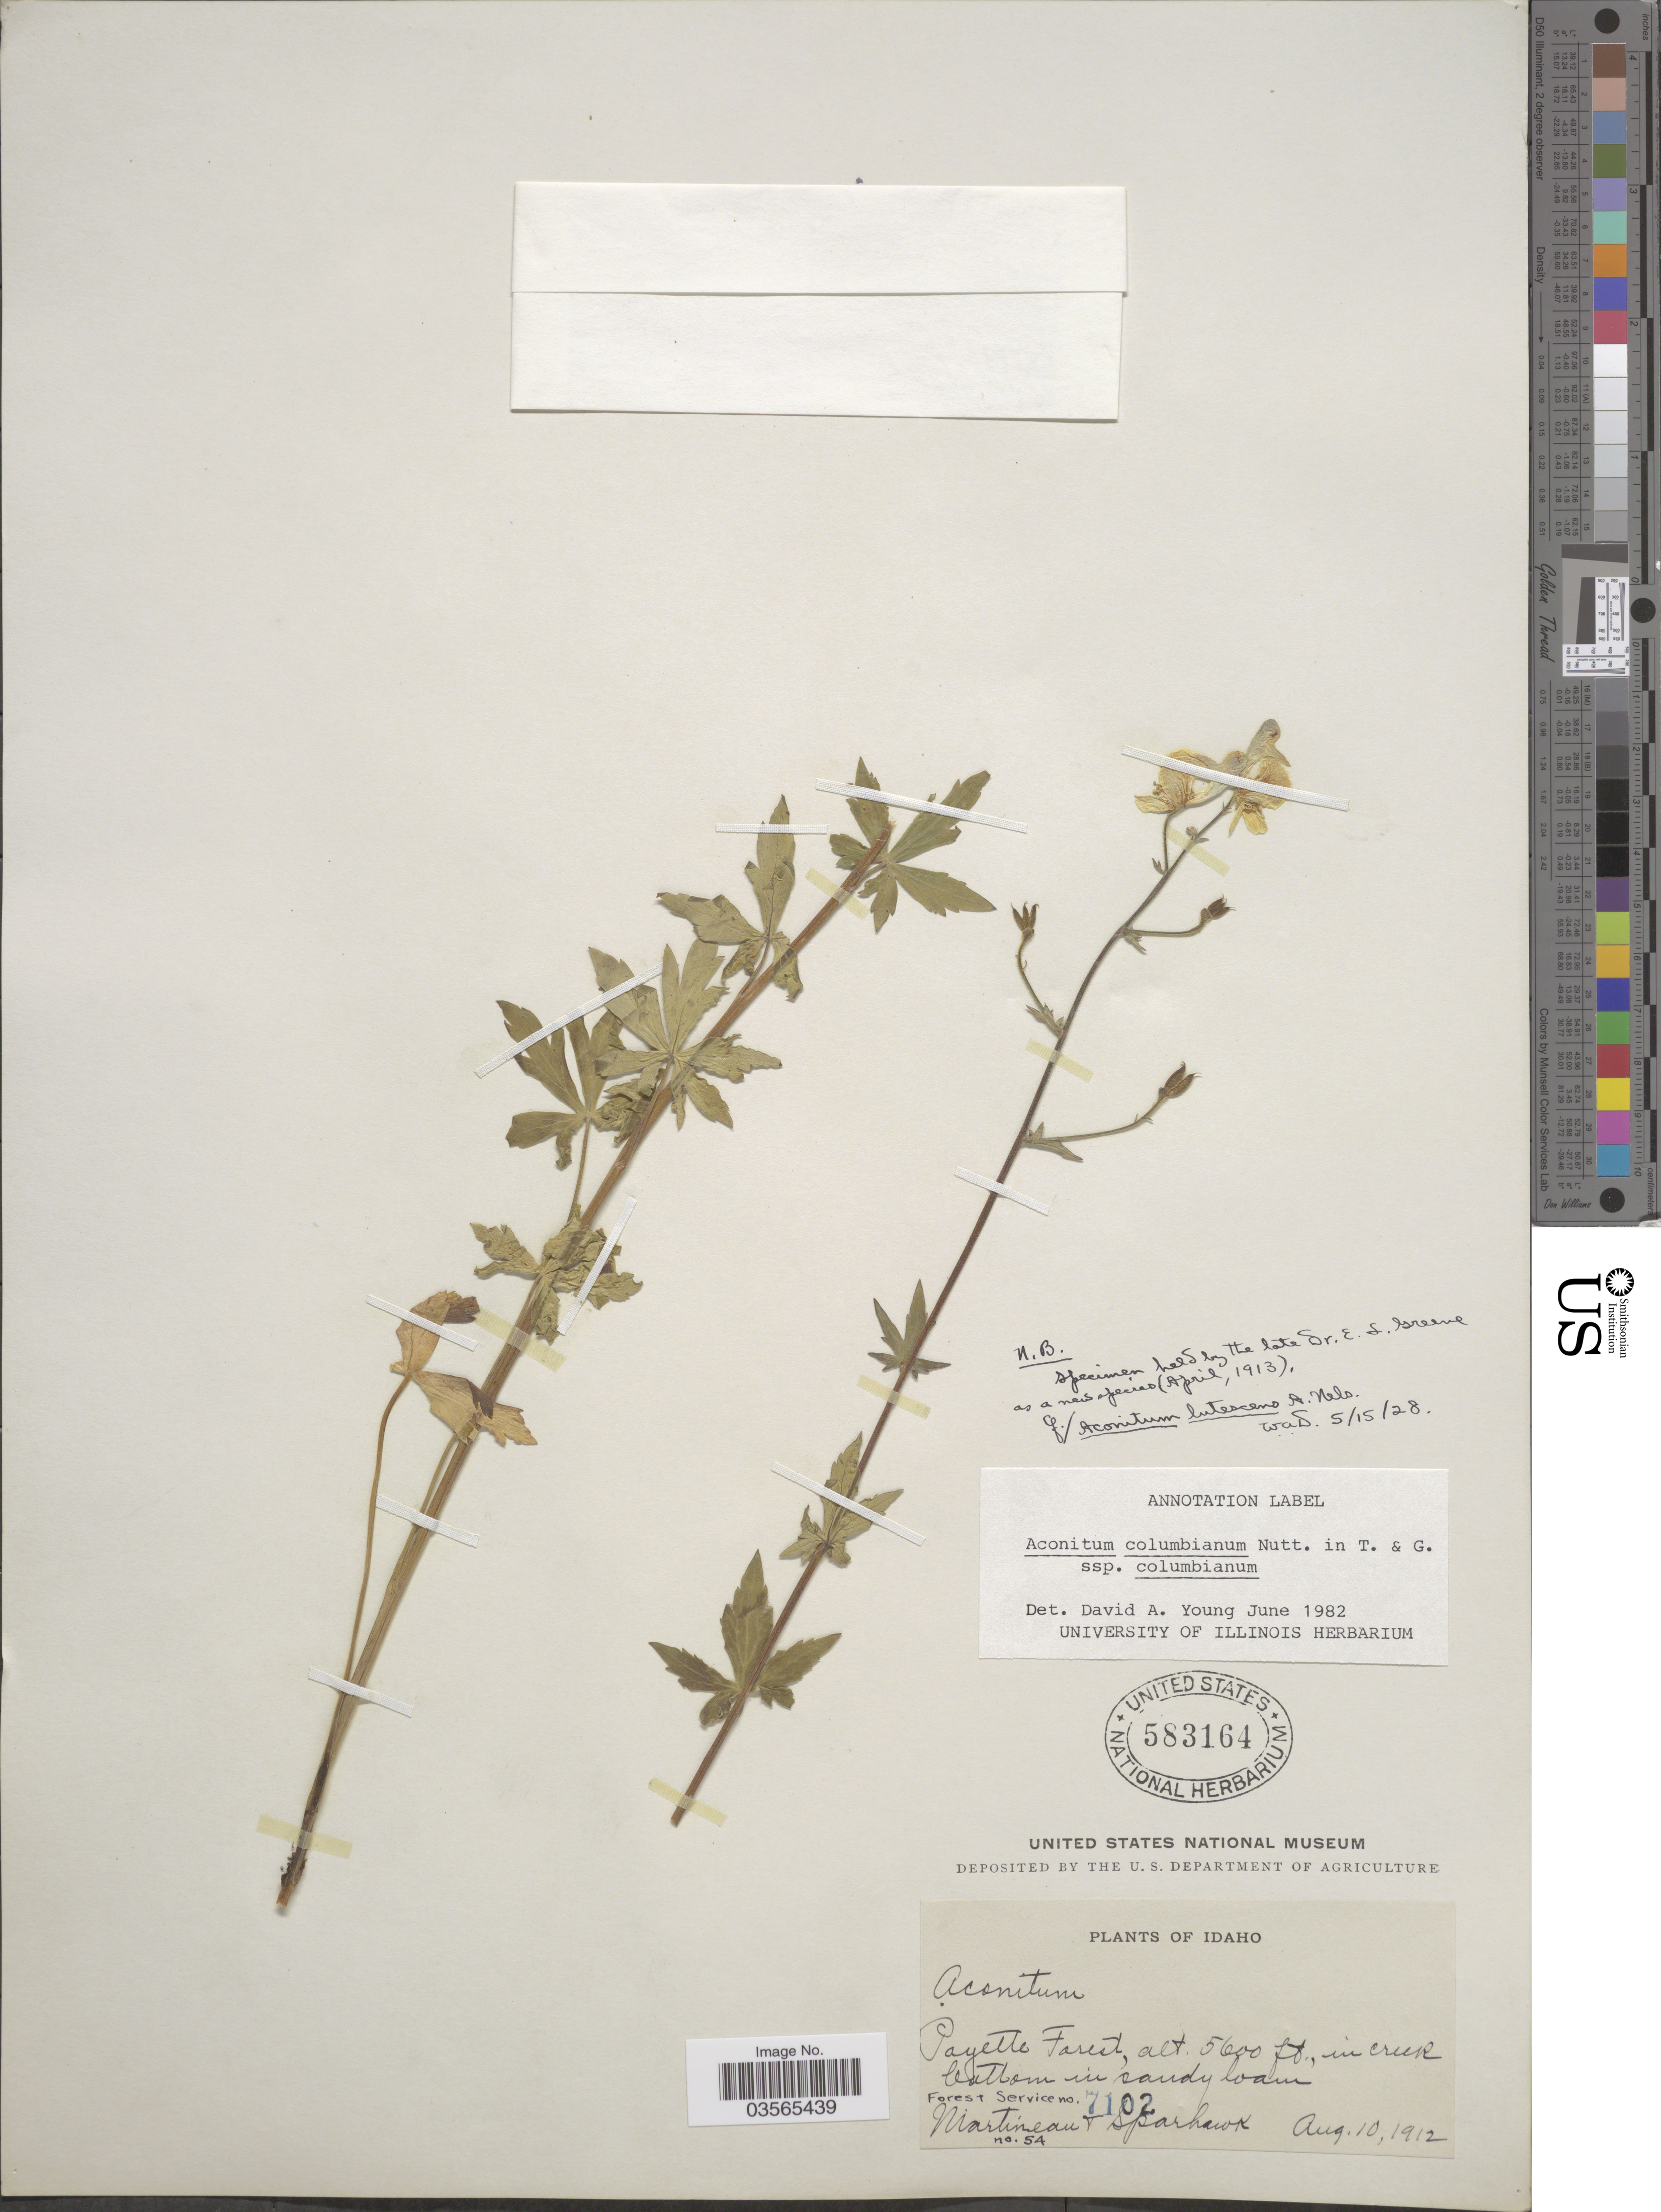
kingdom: Plantae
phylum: Tracheophyta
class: Magnoliopsida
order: Ranunculales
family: Ranunculaceae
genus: Aconitum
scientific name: Aconitum columbianum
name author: Nutt.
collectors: Martineau & Sparhawk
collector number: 54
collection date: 1912-08-10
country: United States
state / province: Idaho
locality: Payette Forest.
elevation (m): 1707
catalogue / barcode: US 583164